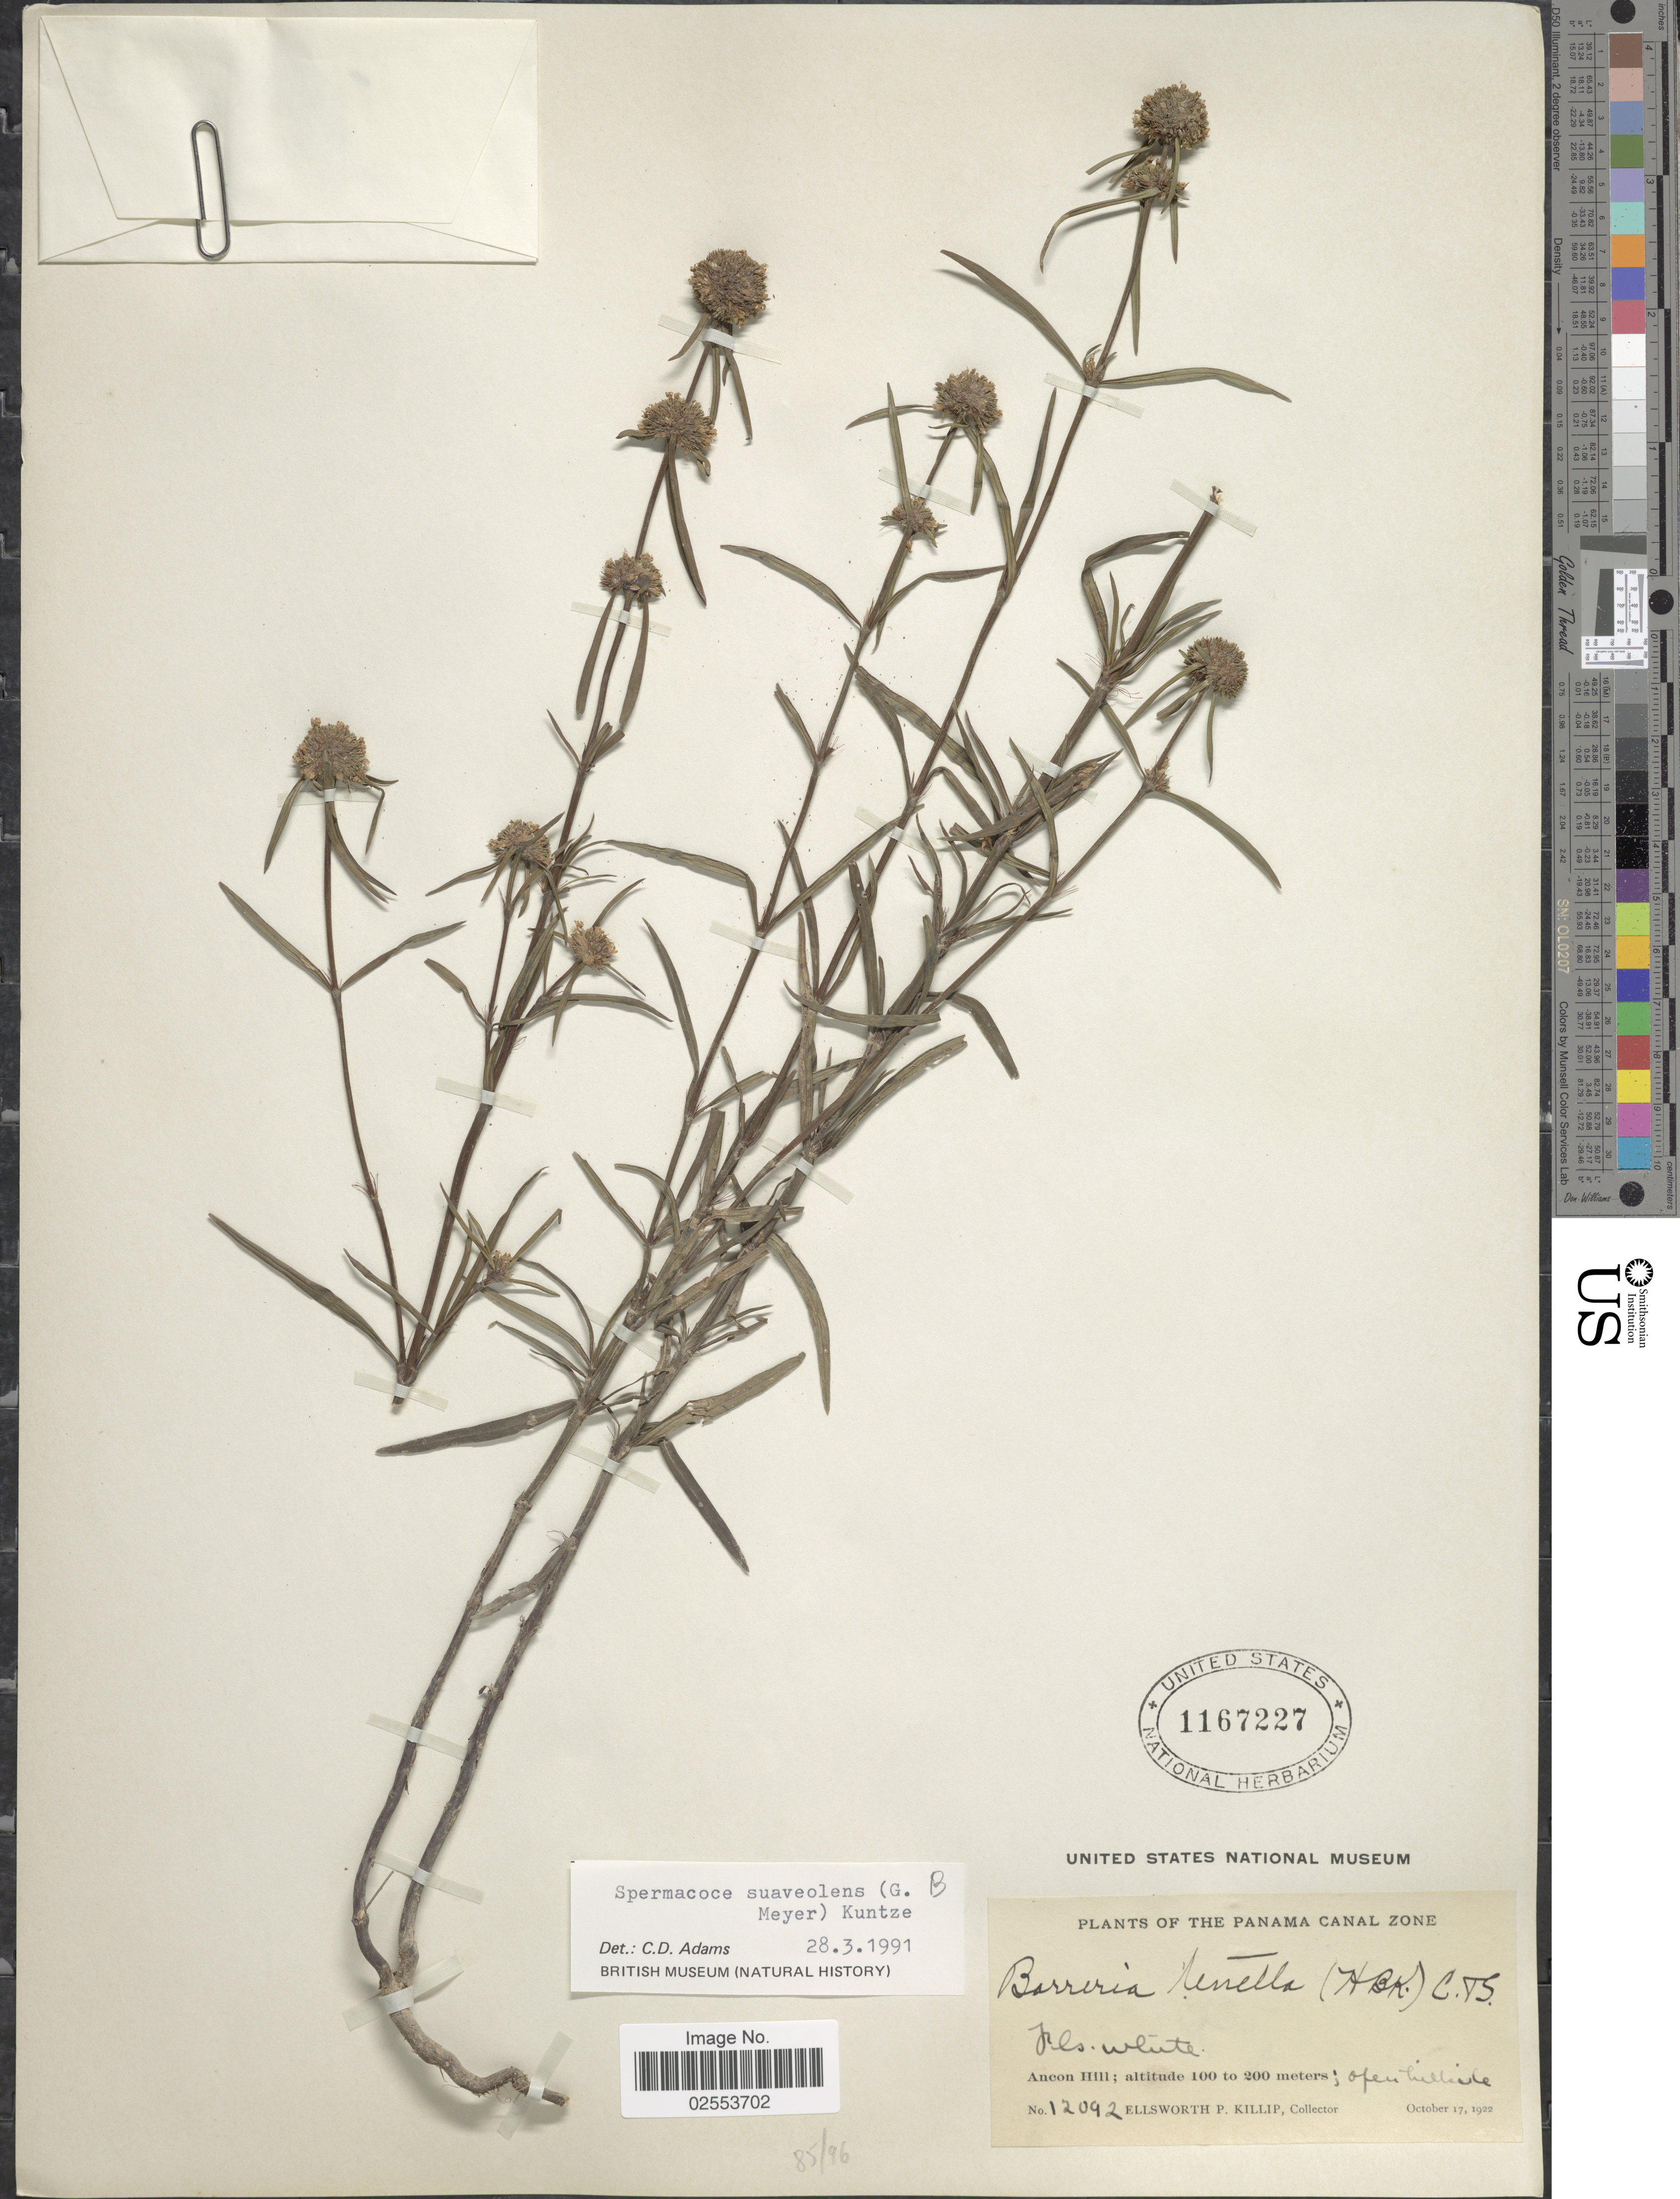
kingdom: Plantae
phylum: Tracheophyta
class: Magnoliopsida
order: Gentianales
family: Rubiaceae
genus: Spermacoce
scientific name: Spermacoce suaveolens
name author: (G. Mey.) Kuntze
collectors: E. P. Killip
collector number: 12092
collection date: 1922-10-17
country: Panama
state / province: Colón / Panamá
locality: The Panama Canal Zone, Ancon Hill, open hillside.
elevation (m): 100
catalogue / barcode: US 1167227